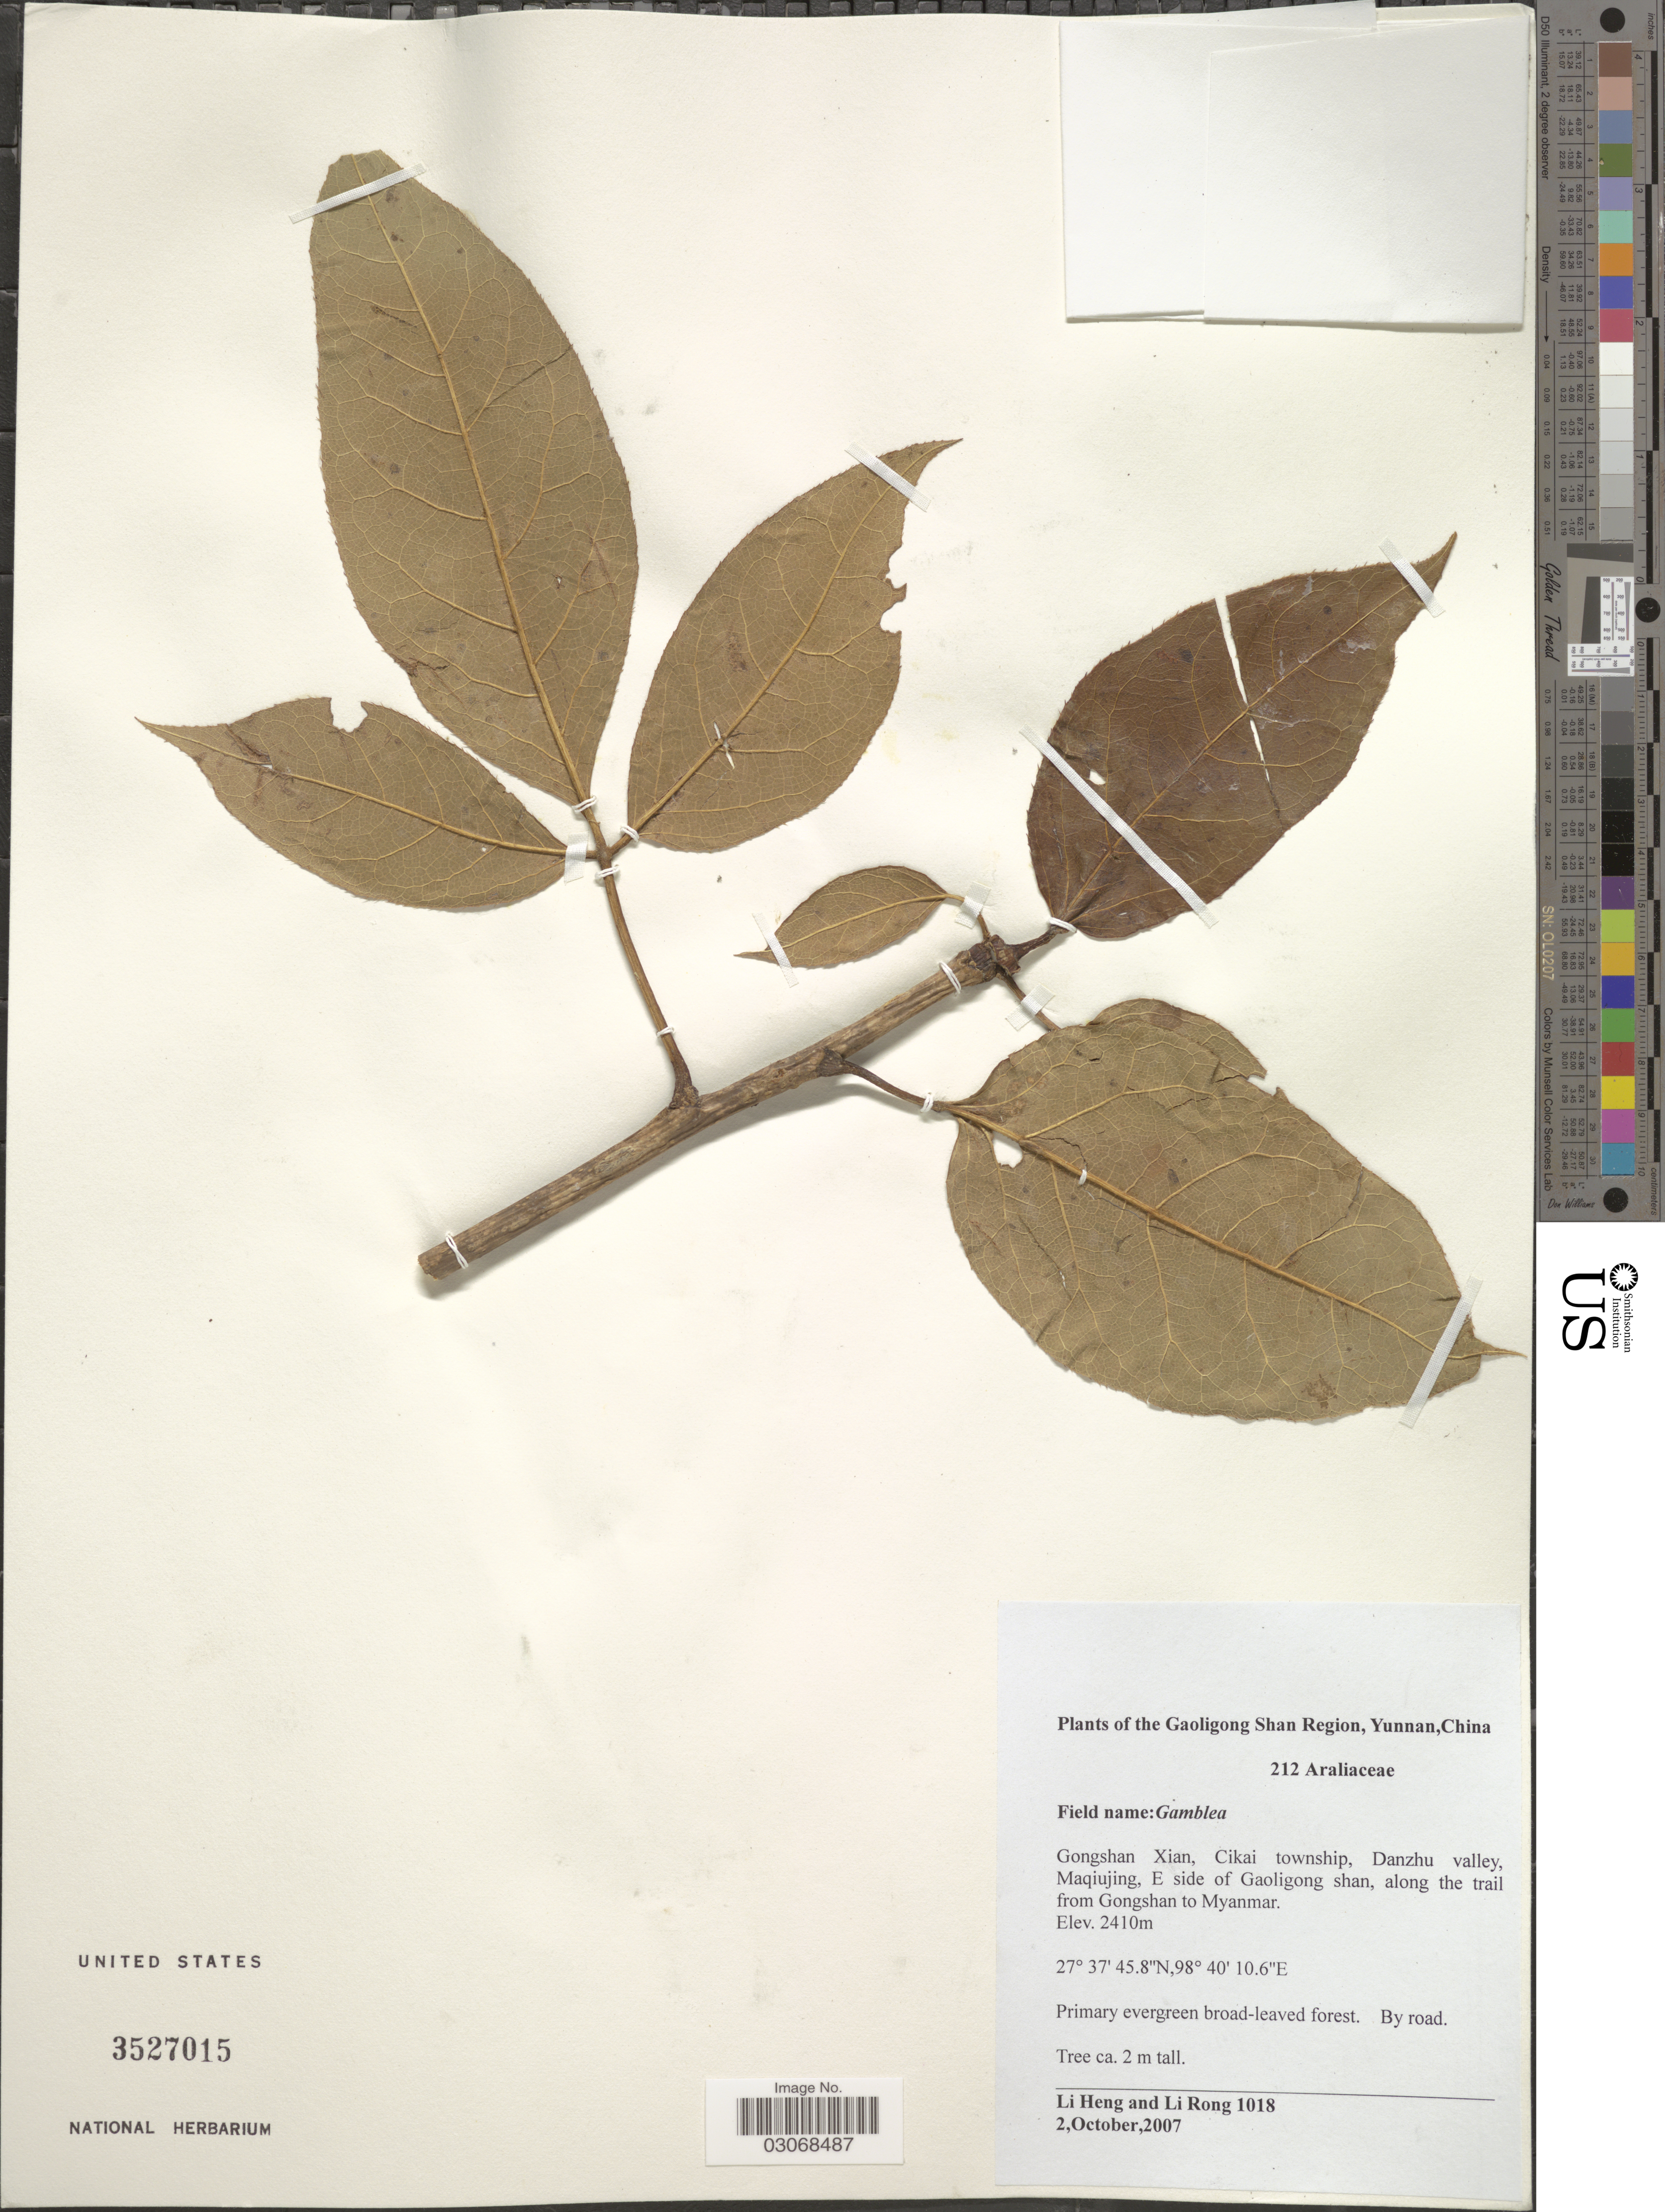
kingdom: Plantae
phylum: Tracheophyta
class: Magnoliopsida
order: Apiales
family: Araliaceae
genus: Gamblea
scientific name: Gamblea sp.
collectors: H. Li & R. Li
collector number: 1018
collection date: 2007-10-02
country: China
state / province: Yunnan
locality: The Gaoligong Shan Region, Gongshan Xian, Cikai township, Danzhu valley, Maqiujing, E side of Gaoligong shan, along the trail from Gongshan to Myanmar.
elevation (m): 2410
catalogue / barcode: US 3527015